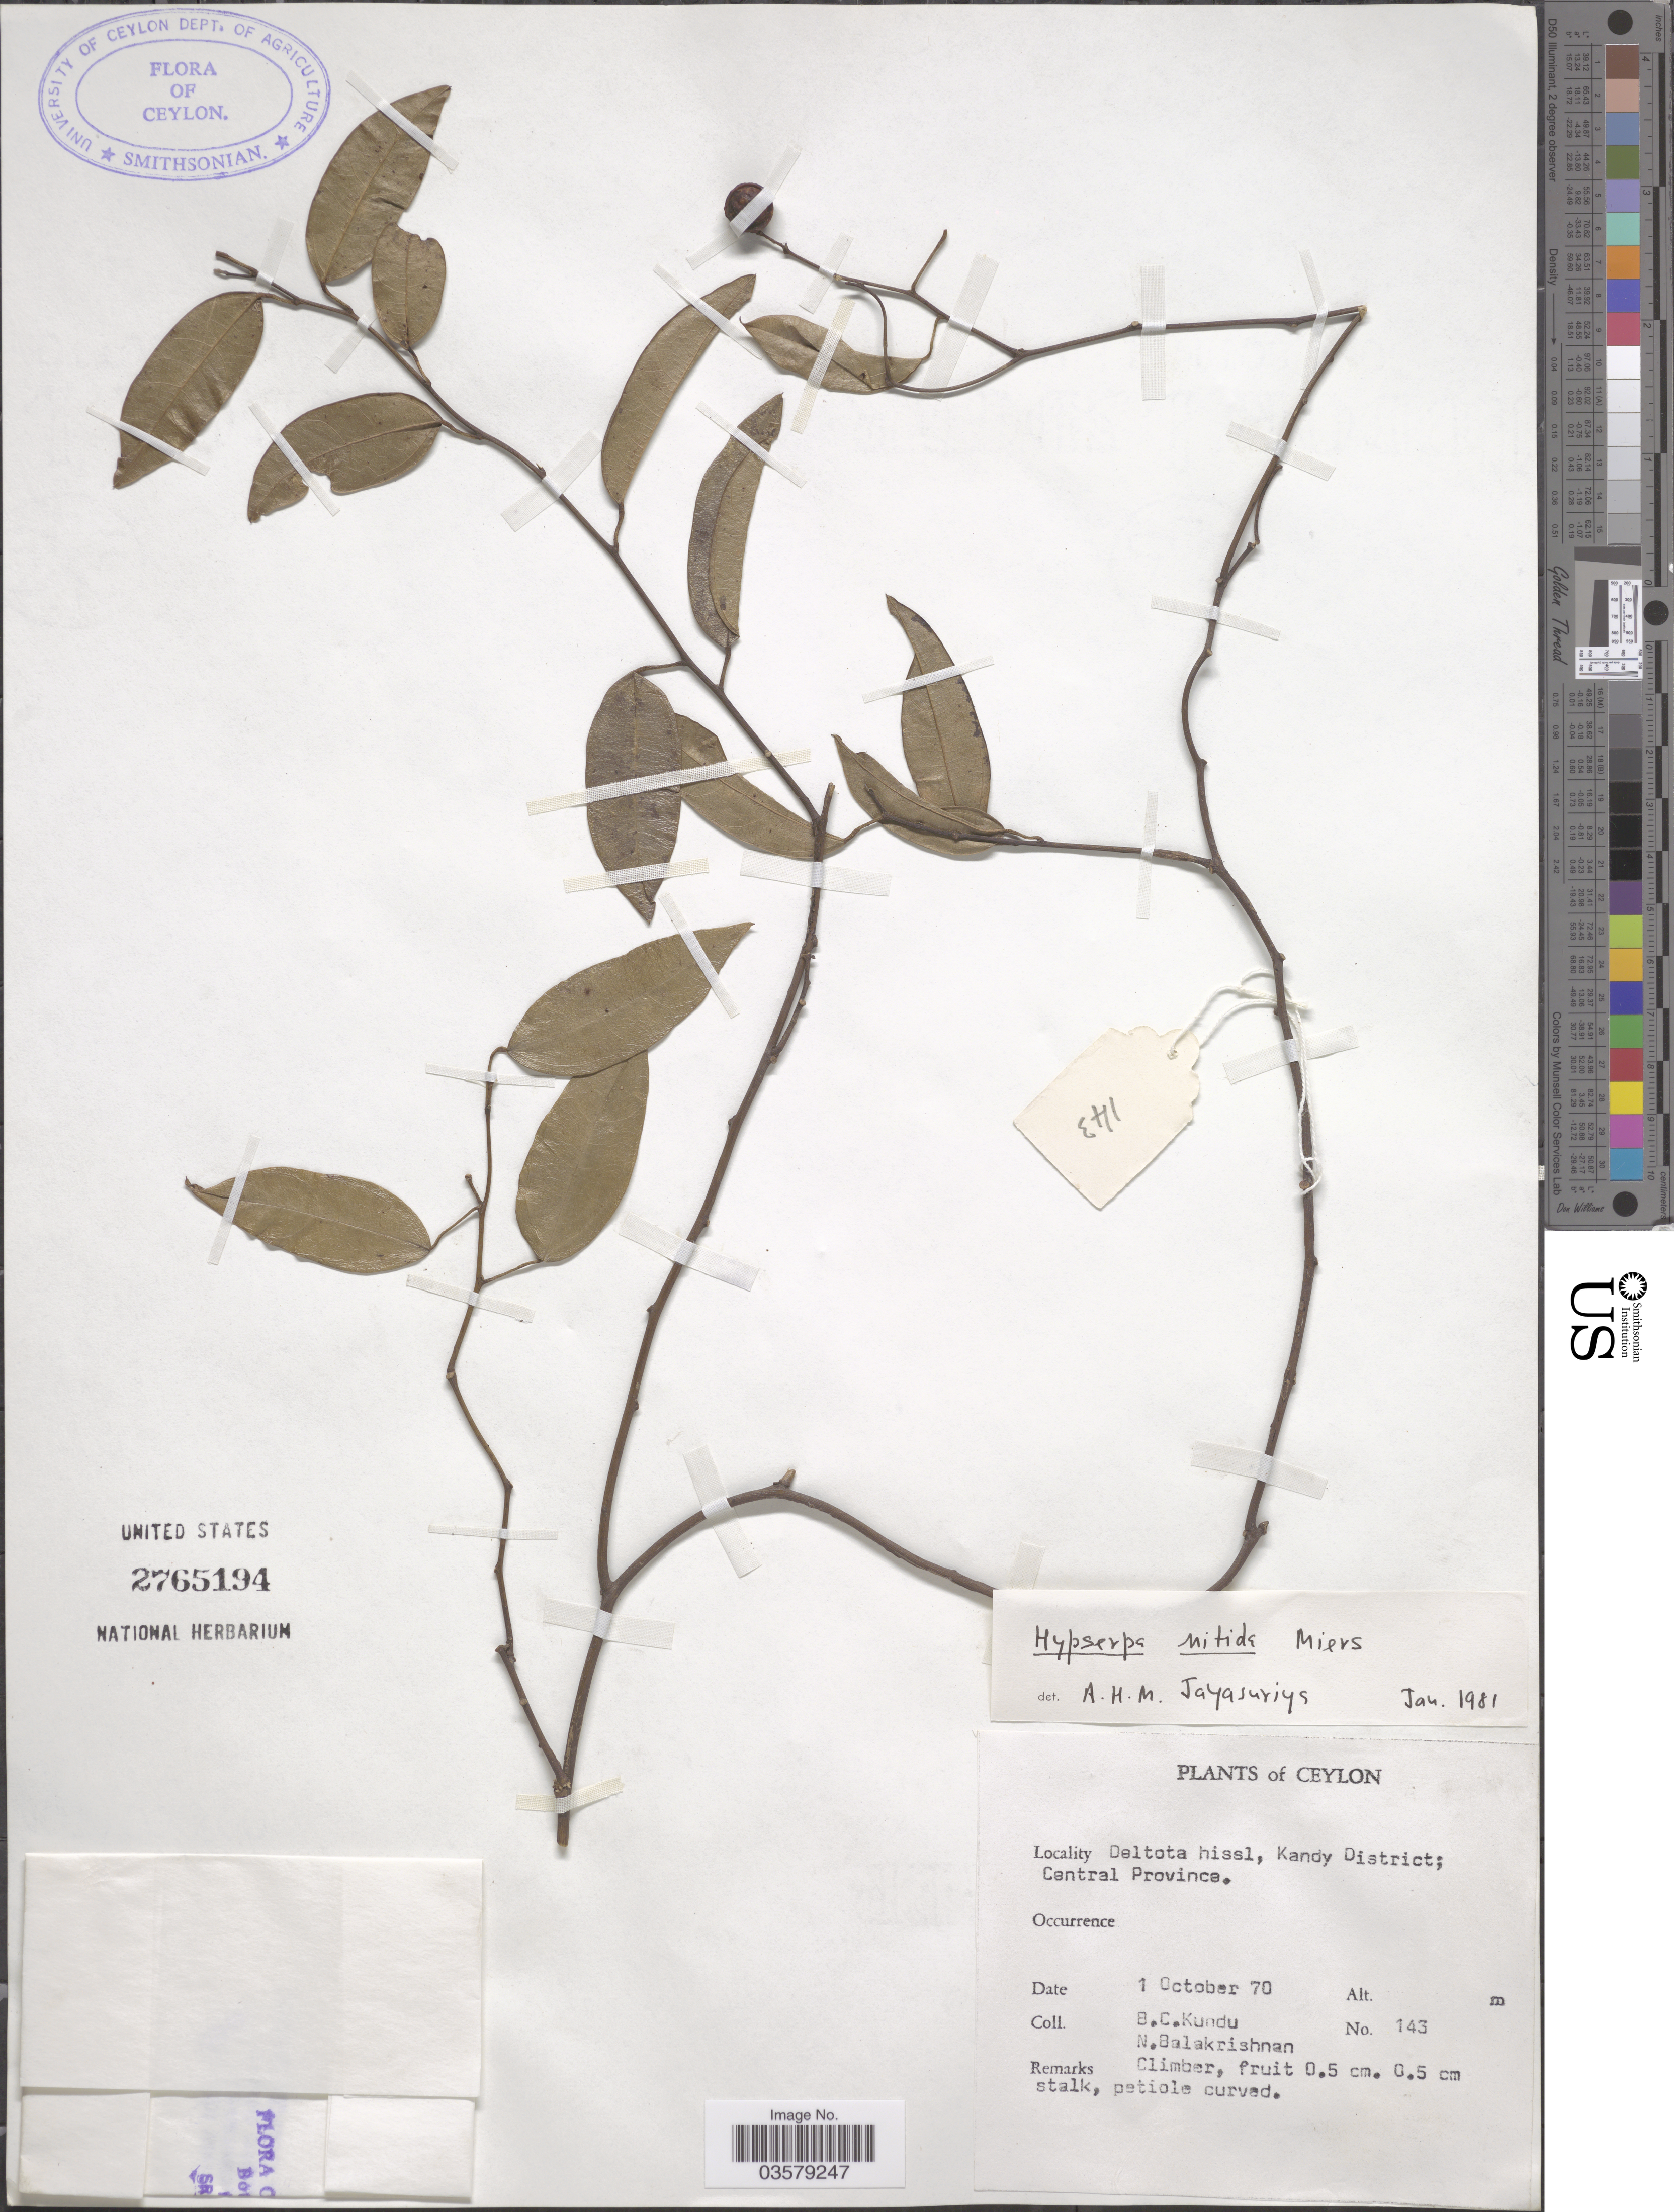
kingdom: Plantae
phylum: Tracheophyta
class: Magnoliopsida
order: Ranunculales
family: Menispermaceae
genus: Hypserpa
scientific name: Hypserpa nitida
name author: Miers ex Benth.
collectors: B. C. Kundu & N. Balakrishnan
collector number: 143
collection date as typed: Transcribed d/m/y: 1/10/70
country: Sri Lanka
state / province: Central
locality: Ceylon. Deltota hissl, Kandy District.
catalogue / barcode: US 2765194